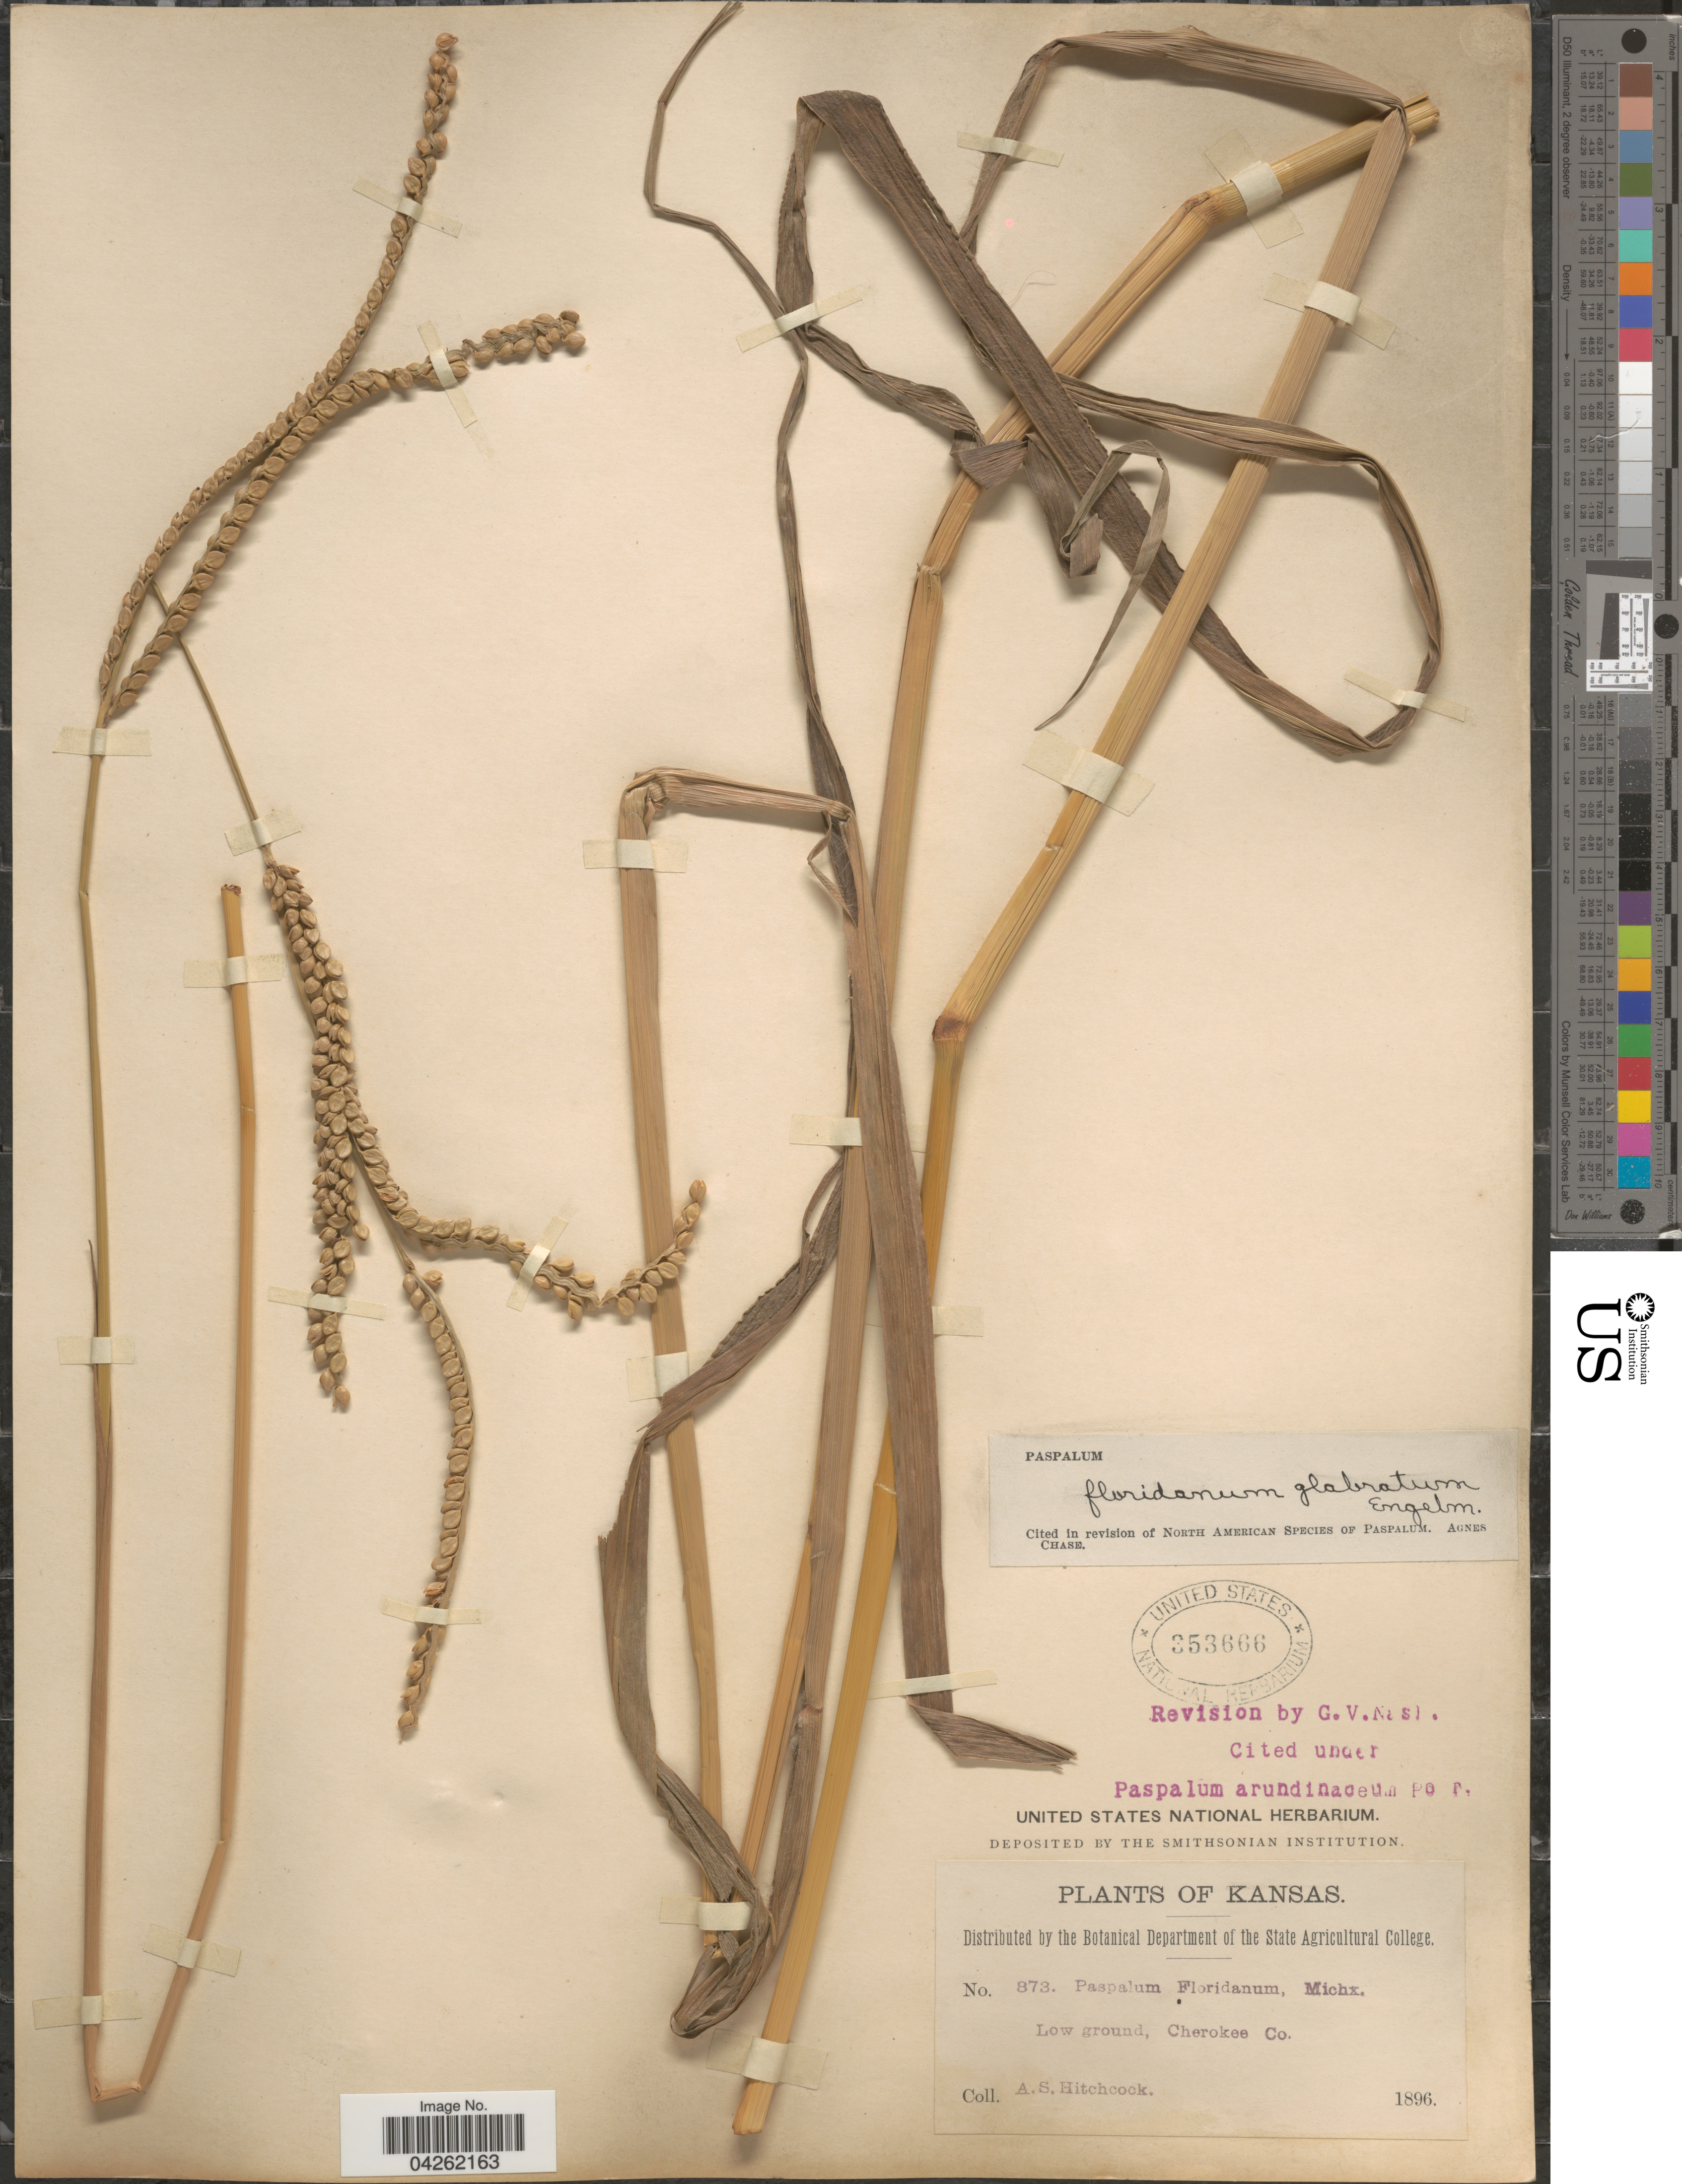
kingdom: Plantae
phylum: Tracheophyta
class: Liliopsida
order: Poales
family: Poaceae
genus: Paspalum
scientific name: Paspalum floridanum var. glabratum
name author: Engelm. ex Vasey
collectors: A. S. Hitchcock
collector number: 873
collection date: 1896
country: United States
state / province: Kansas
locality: Low ground, Cherokee Co.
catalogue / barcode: US 353666